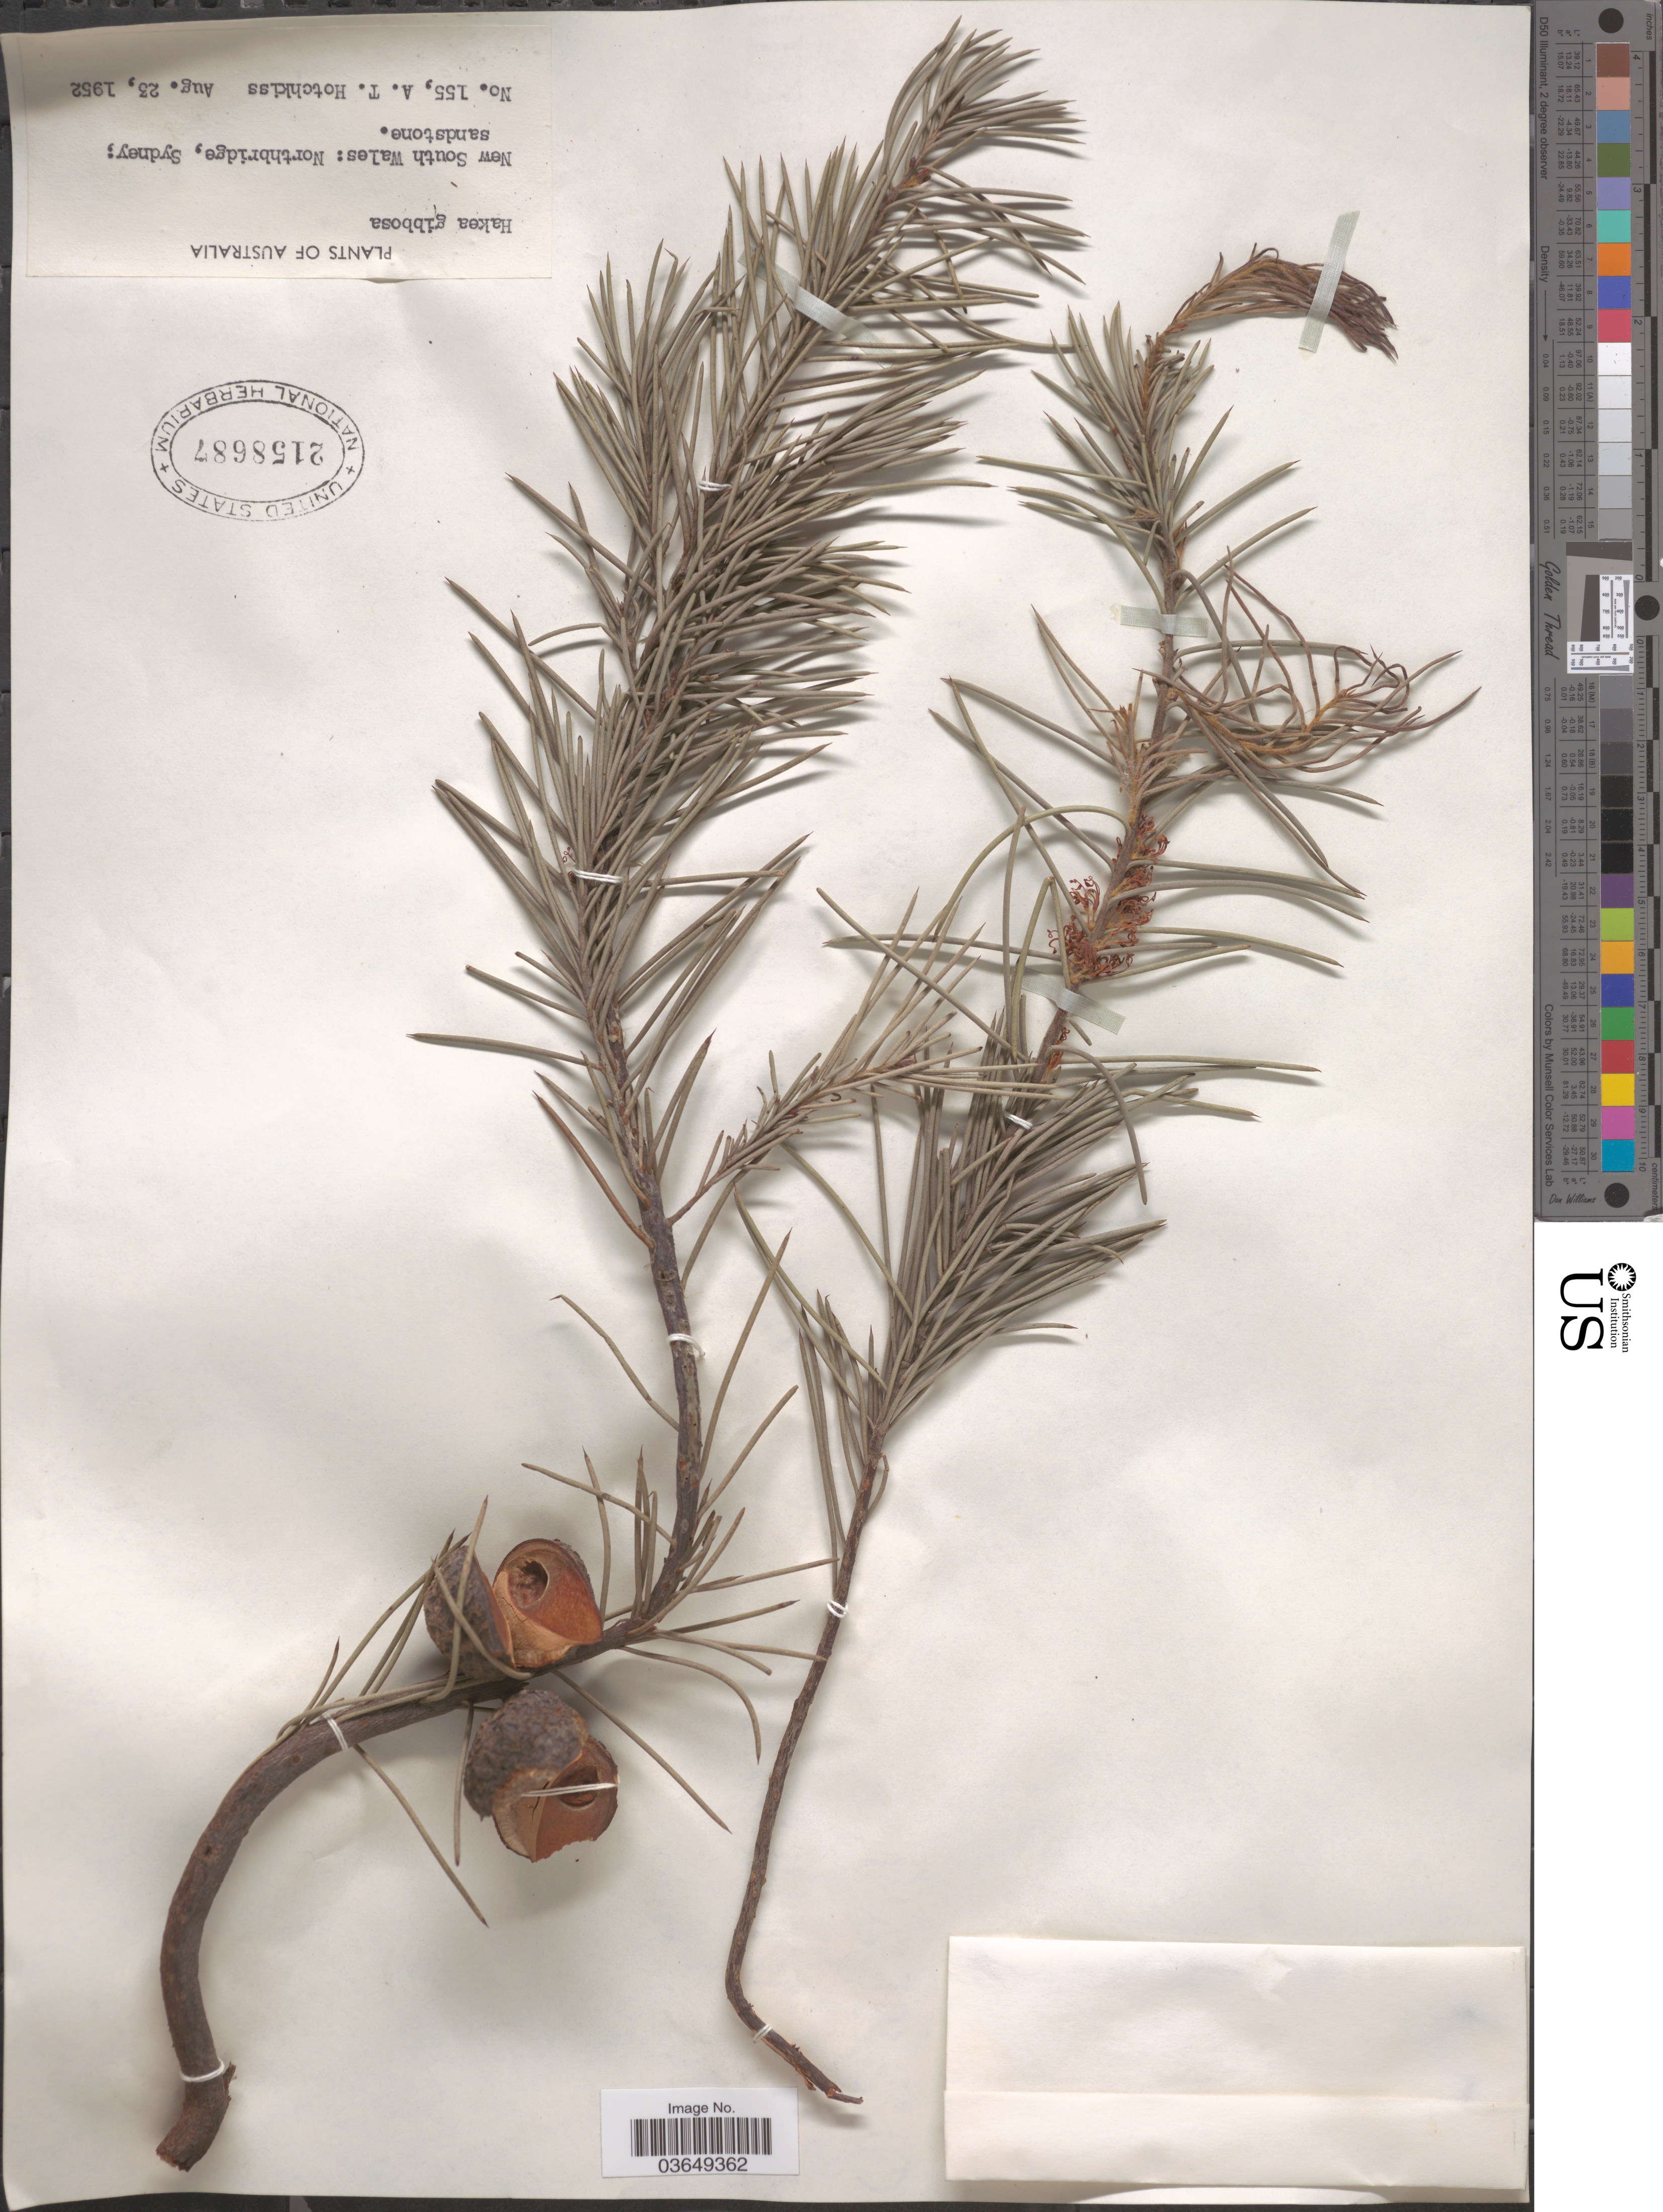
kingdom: Plantae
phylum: Tracheophyta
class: Magnoliopsida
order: Proteales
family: Proteaceae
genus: Hakea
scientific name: Hakea gibbosa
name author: (Sm.) Cav.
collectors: A. Hotchkiss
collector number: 155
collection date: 1952-08-23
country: Australia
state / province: New South Wales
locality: Northbridge, Sydney.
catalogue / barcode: US 2158687